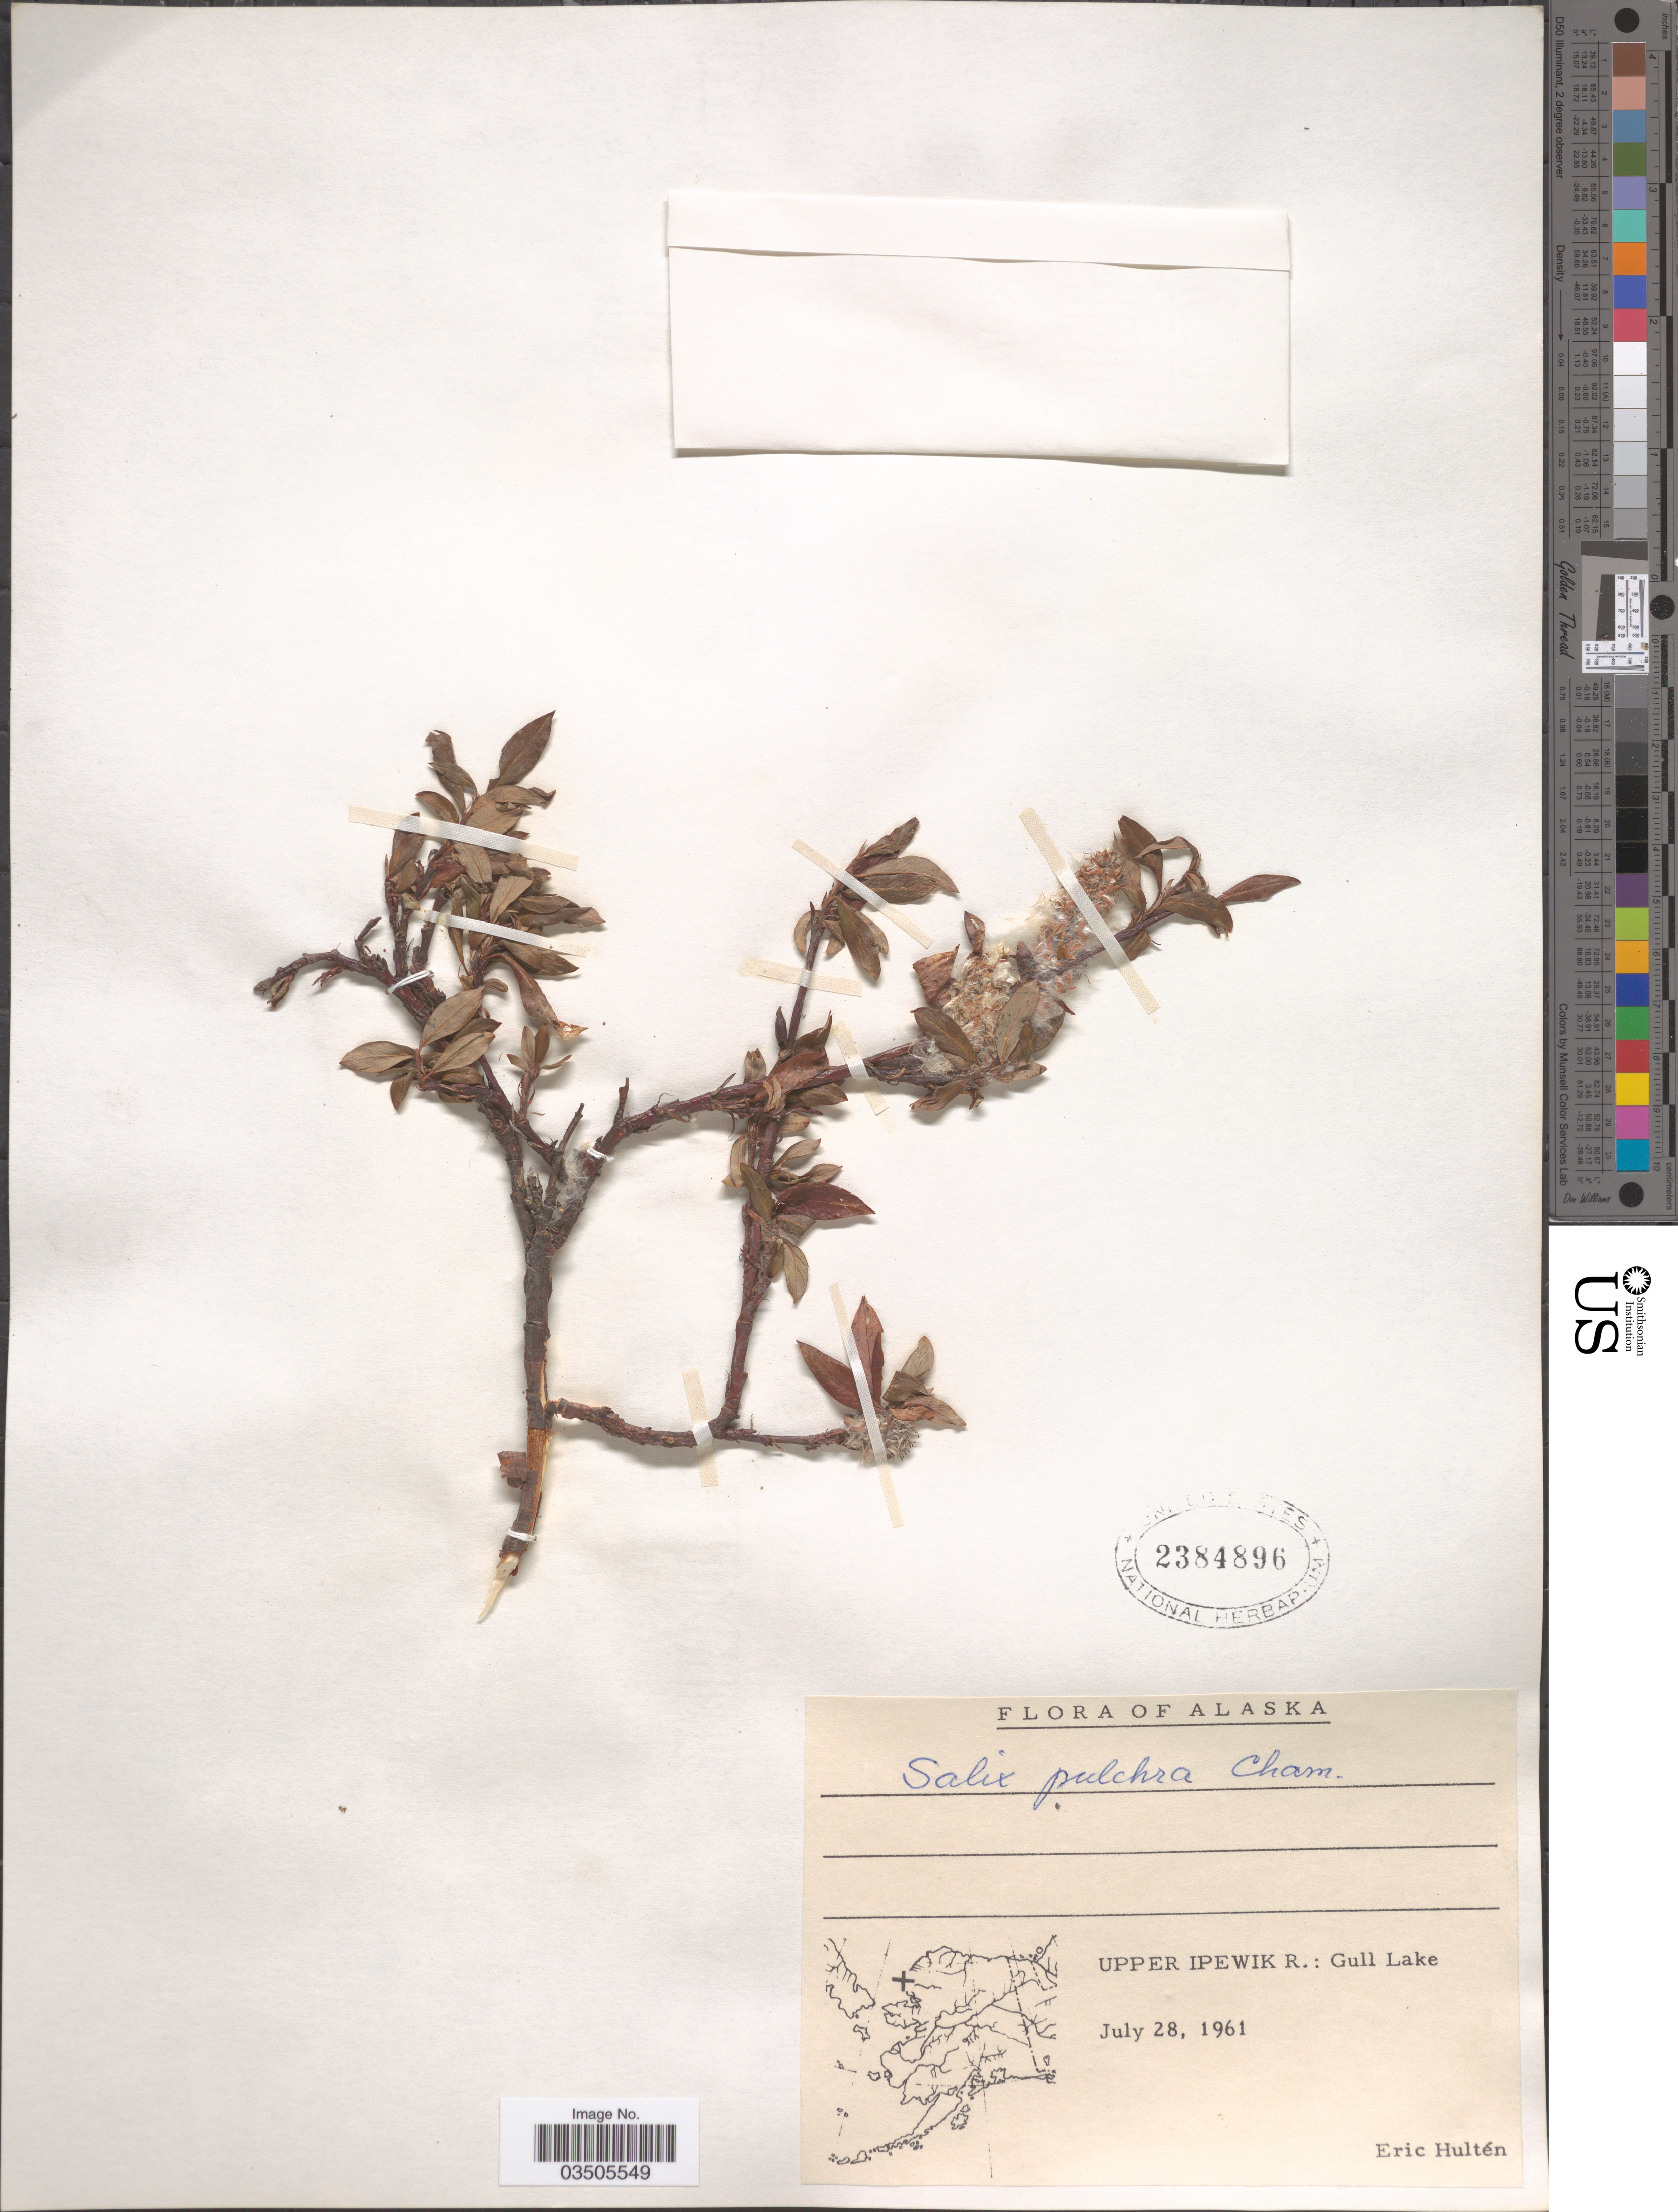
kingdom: Plantae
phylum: Tracheophyta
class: Magnoliopsida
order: Malpighiales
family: Salicaceae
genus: Salix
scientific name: Salix pulchra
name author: Cham.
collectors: E. G. Hultén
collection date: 1961-07-28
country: United States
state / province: Alaska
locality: Upper Ipewik R.: Gull Lake.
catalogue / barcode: US 2384896